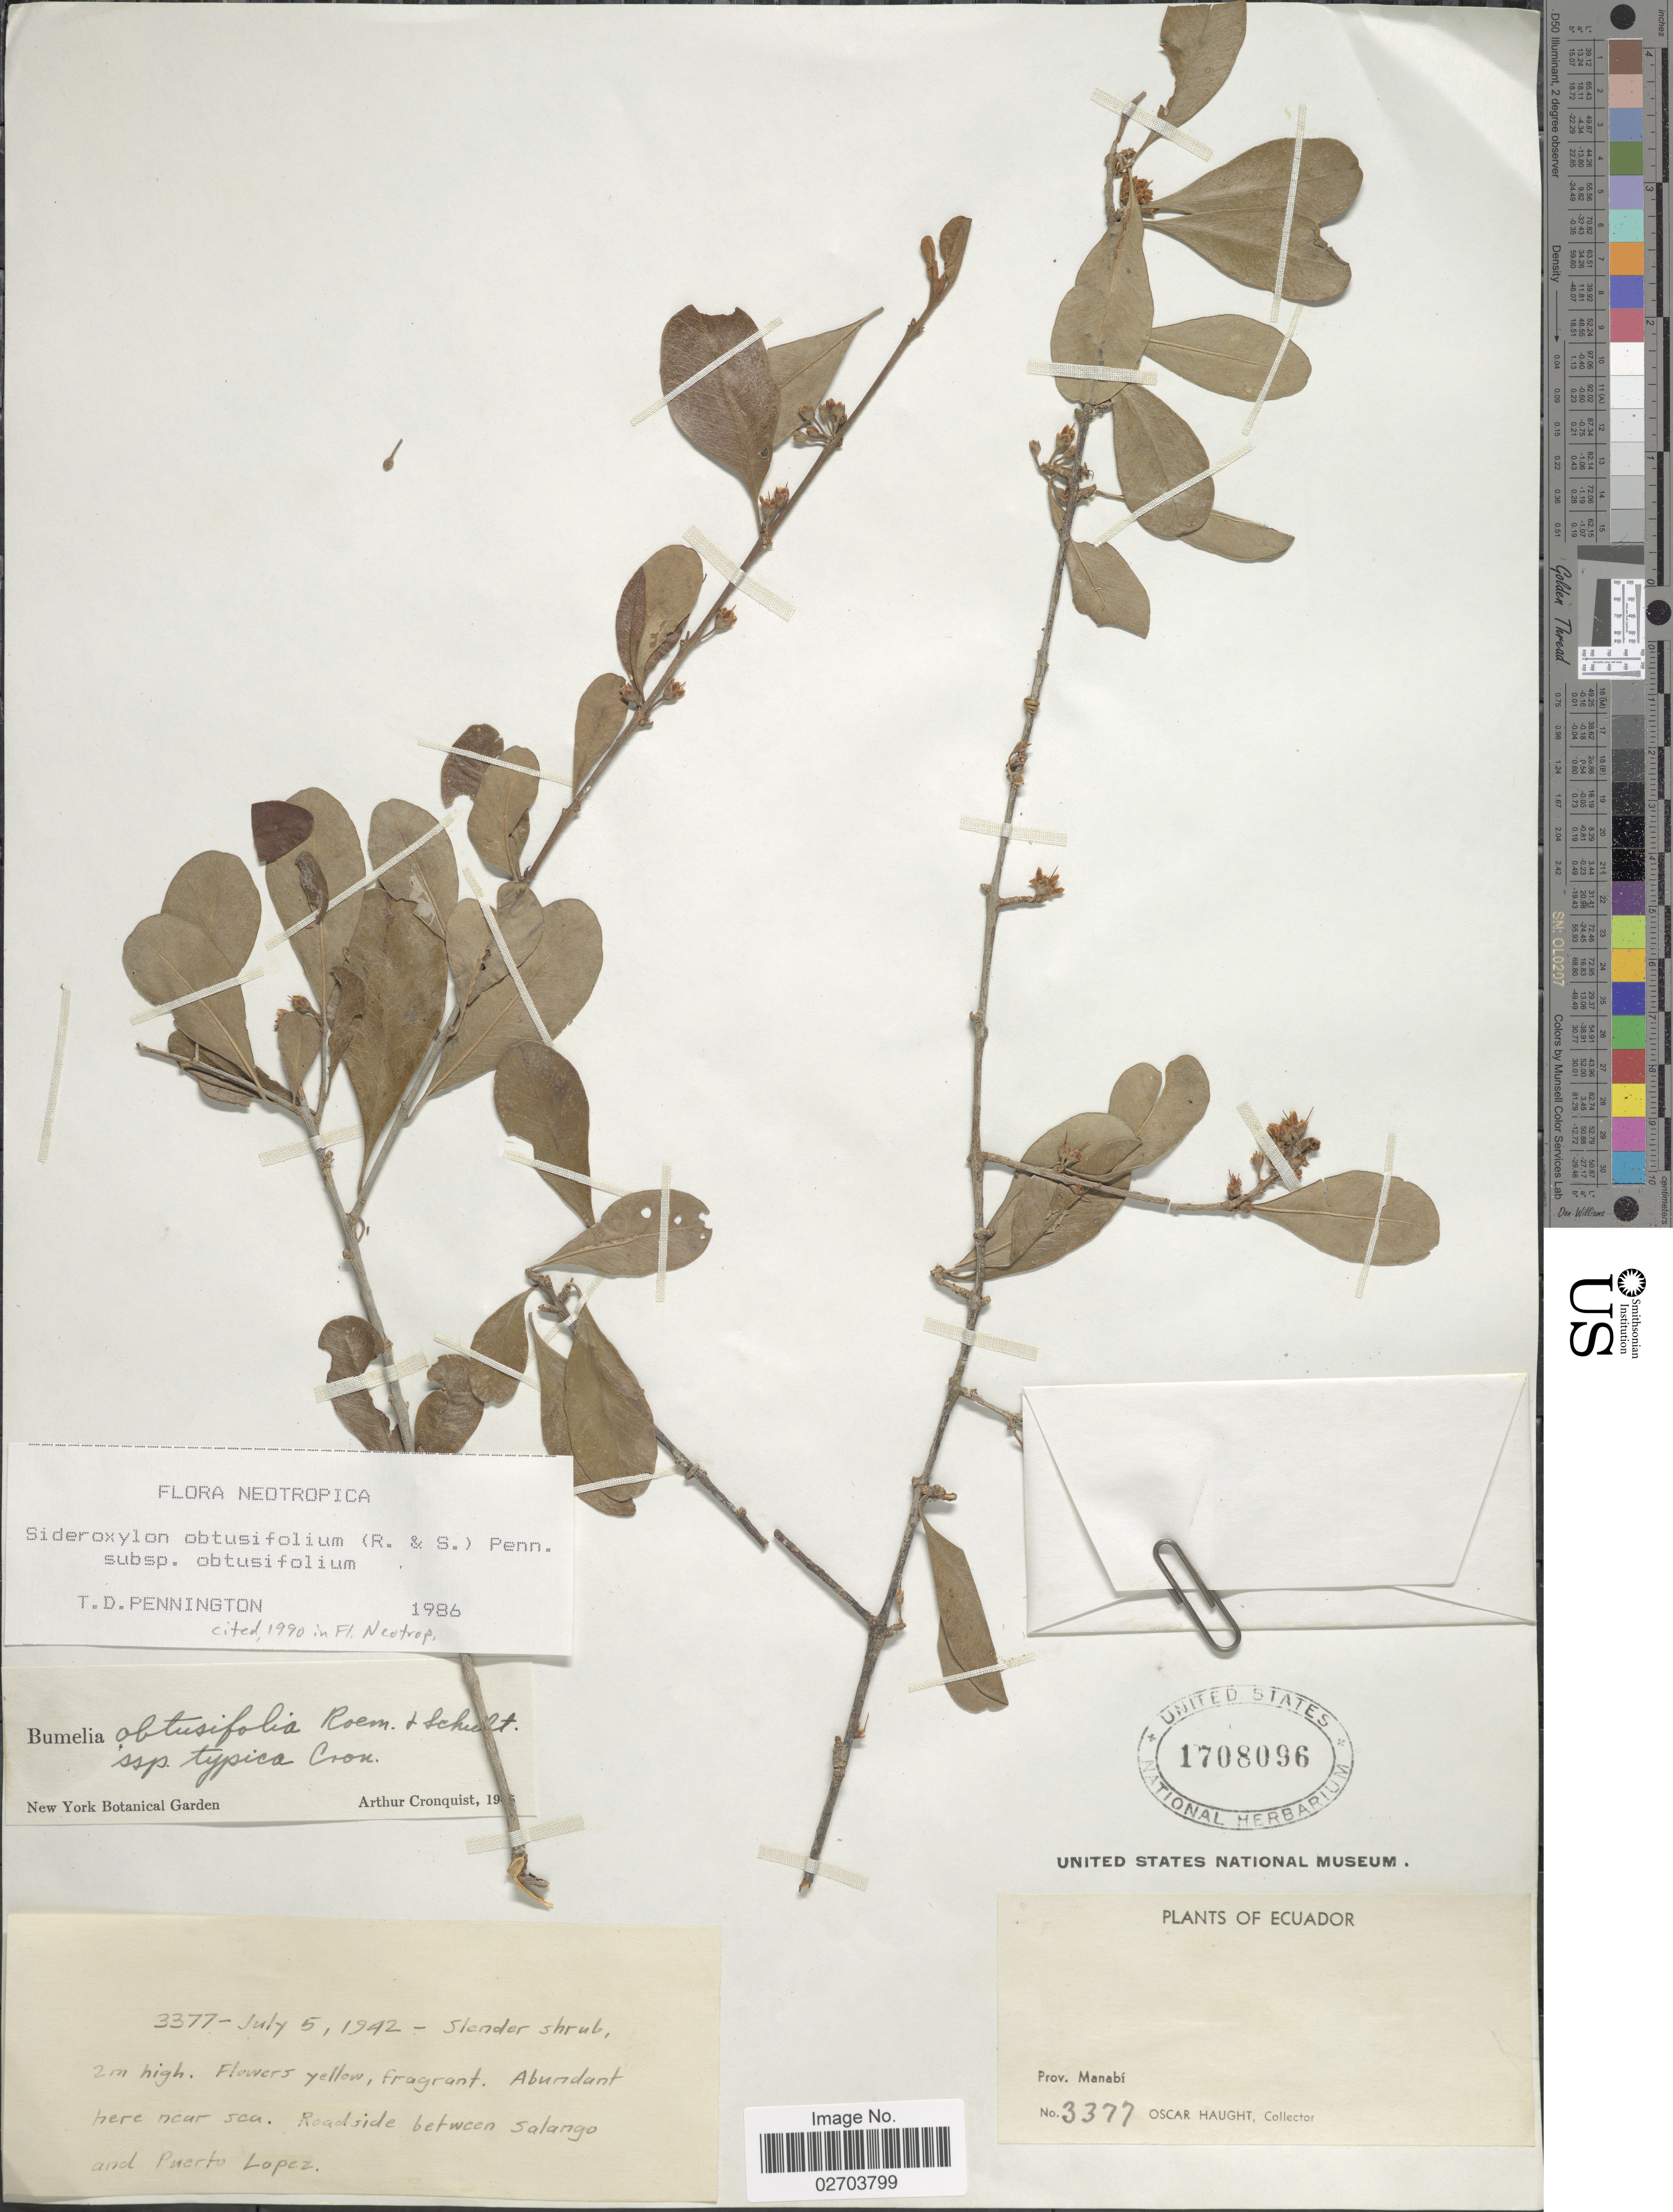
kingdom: Plantae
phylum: Tracheophyta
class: Magnoliopsida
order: Ericales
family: Sapotaceae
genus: Sideroxylon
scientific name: Sideroxylon obtusifolium subsp. obtusifolium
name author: (Roem. & Schult.) T.D. Penn.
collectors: O. L. Haught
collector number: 3377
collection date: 1942-07-05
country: Ecuador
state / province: Manabí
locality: Prov. Manabi. Roadside between Salango and Puerto Lopez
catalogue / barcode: US 1708096